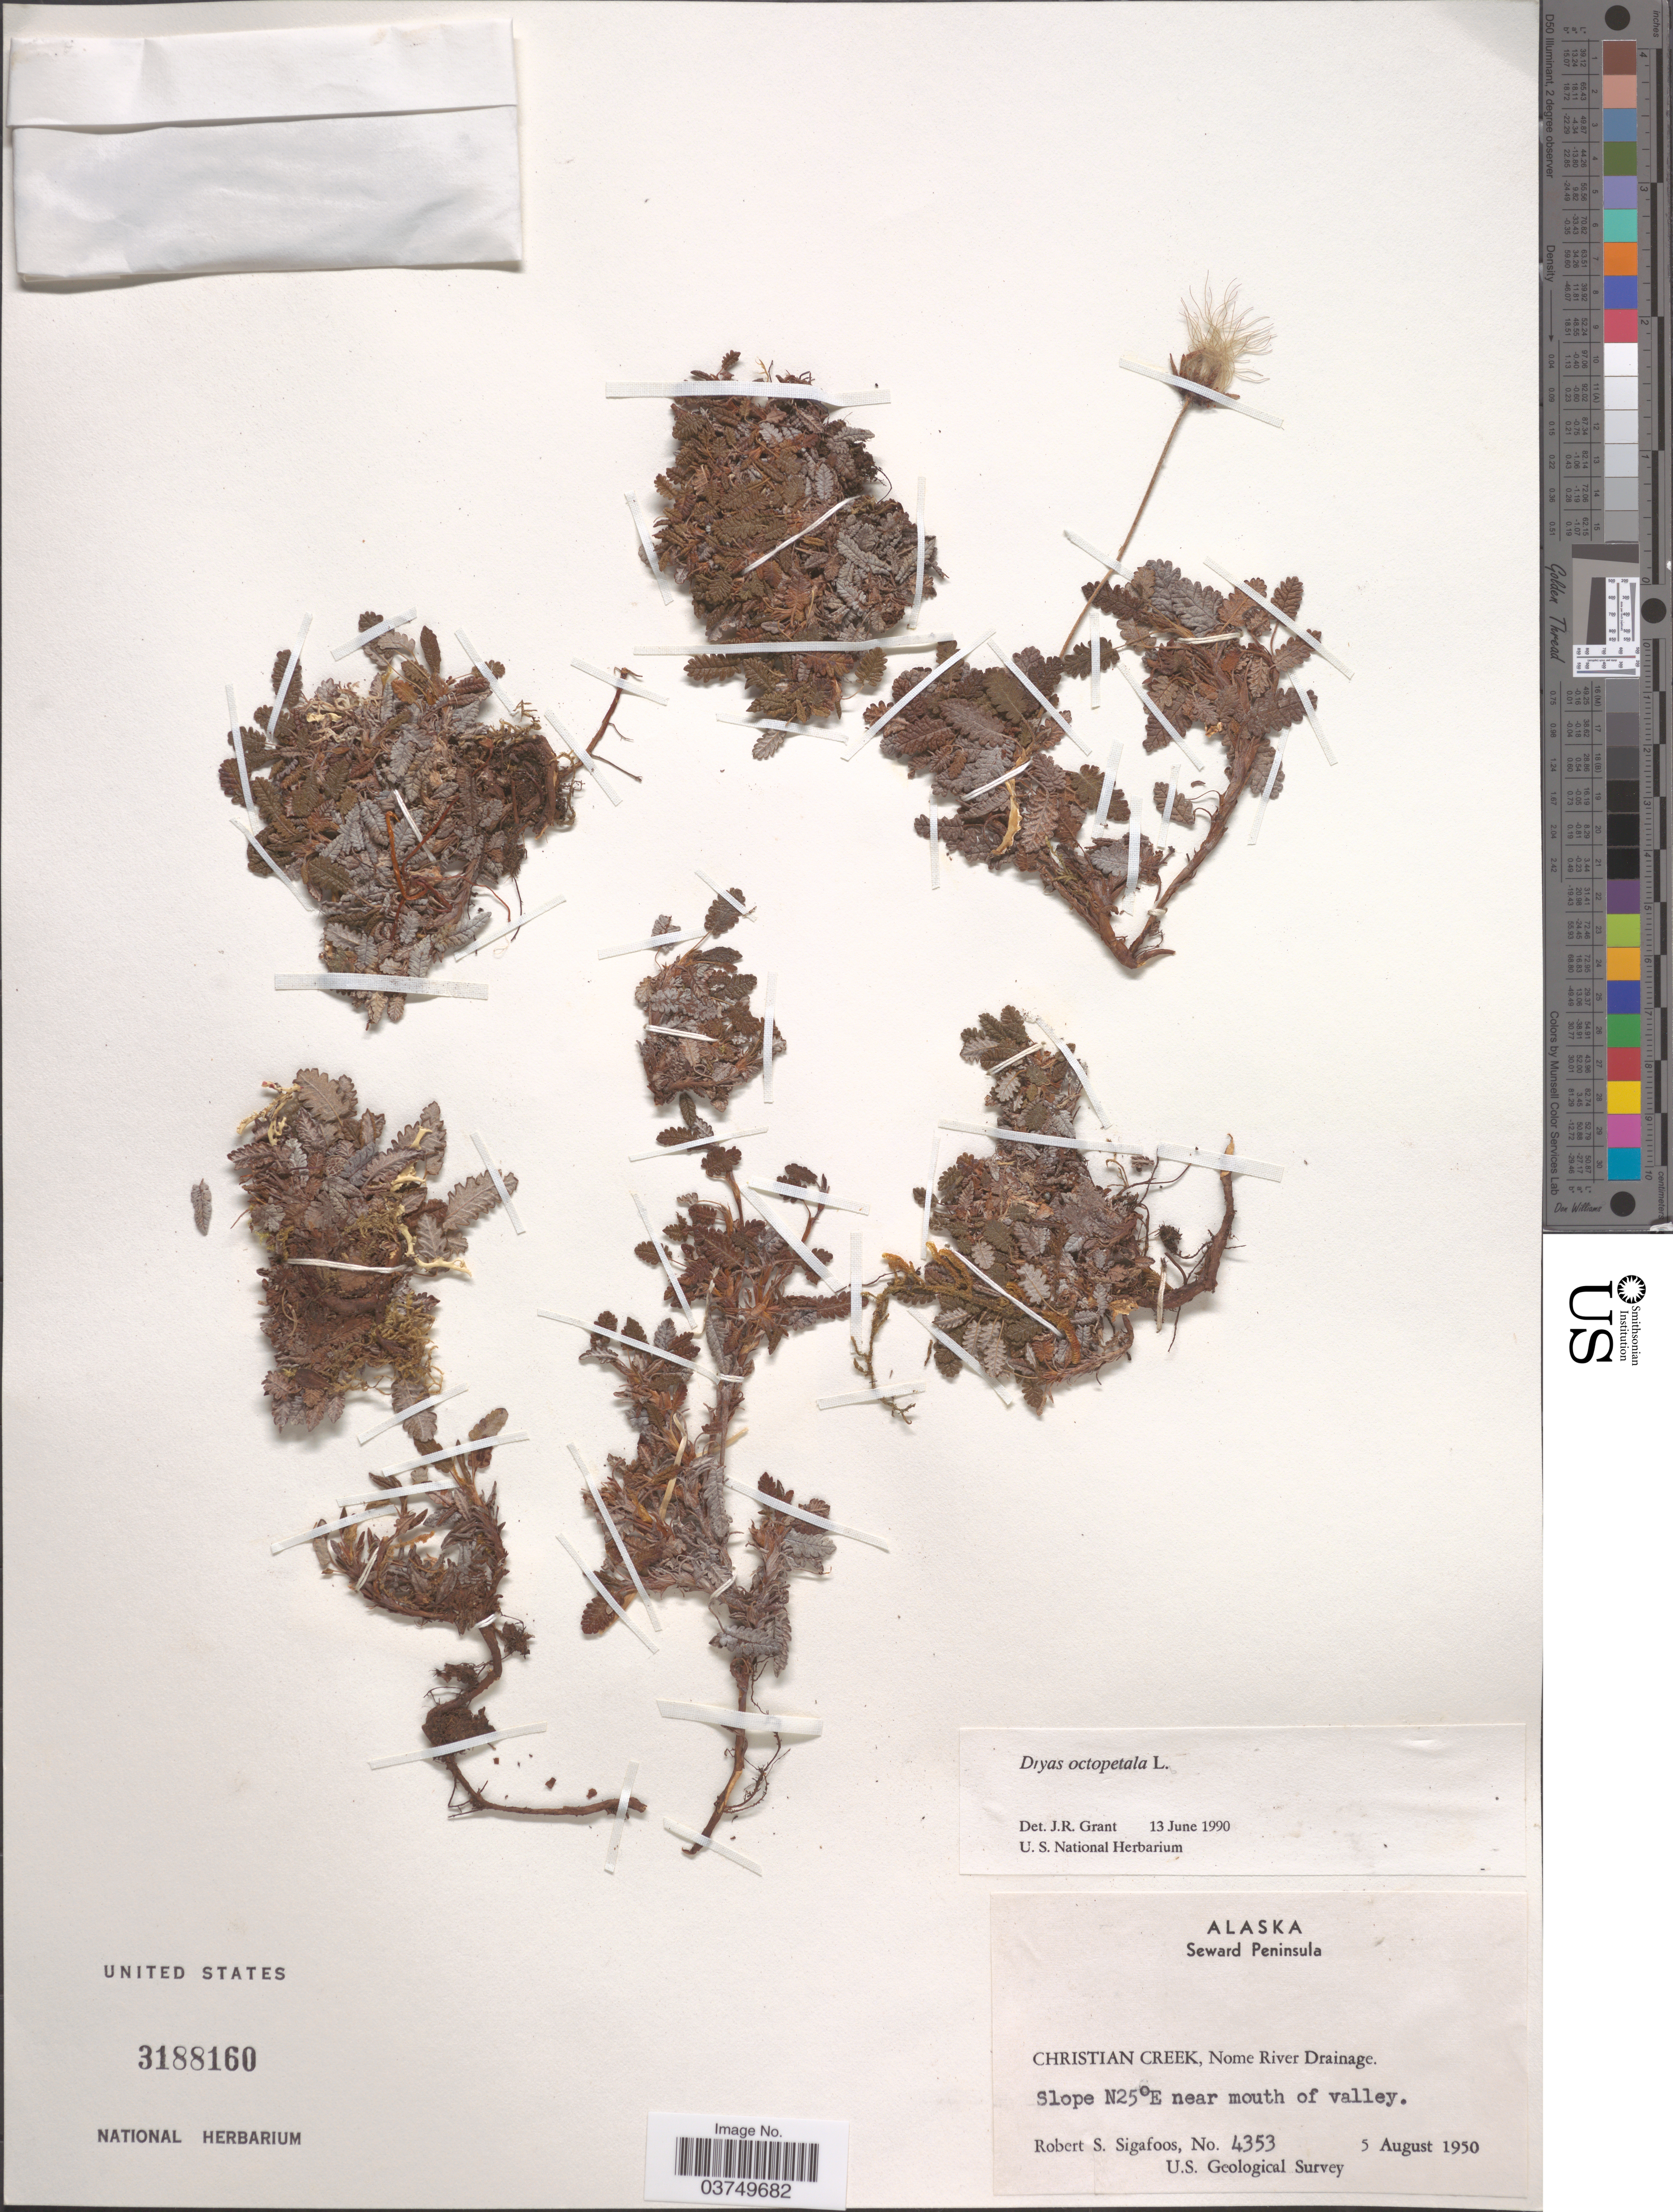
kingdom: Plantae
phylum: Tracheophyta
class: Magnoliopsida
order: Rosales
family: Rosaceae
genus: Dryas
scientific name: Dryas octopetala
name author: L.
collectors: R. Sigafoos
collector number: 4353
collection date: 1950-08-05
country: United States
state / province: Alaska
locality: Seward Peninsula. Christian Creek, Nome River Drainage. Slope N25°E near mouth of valley.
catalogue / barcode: US 3188160